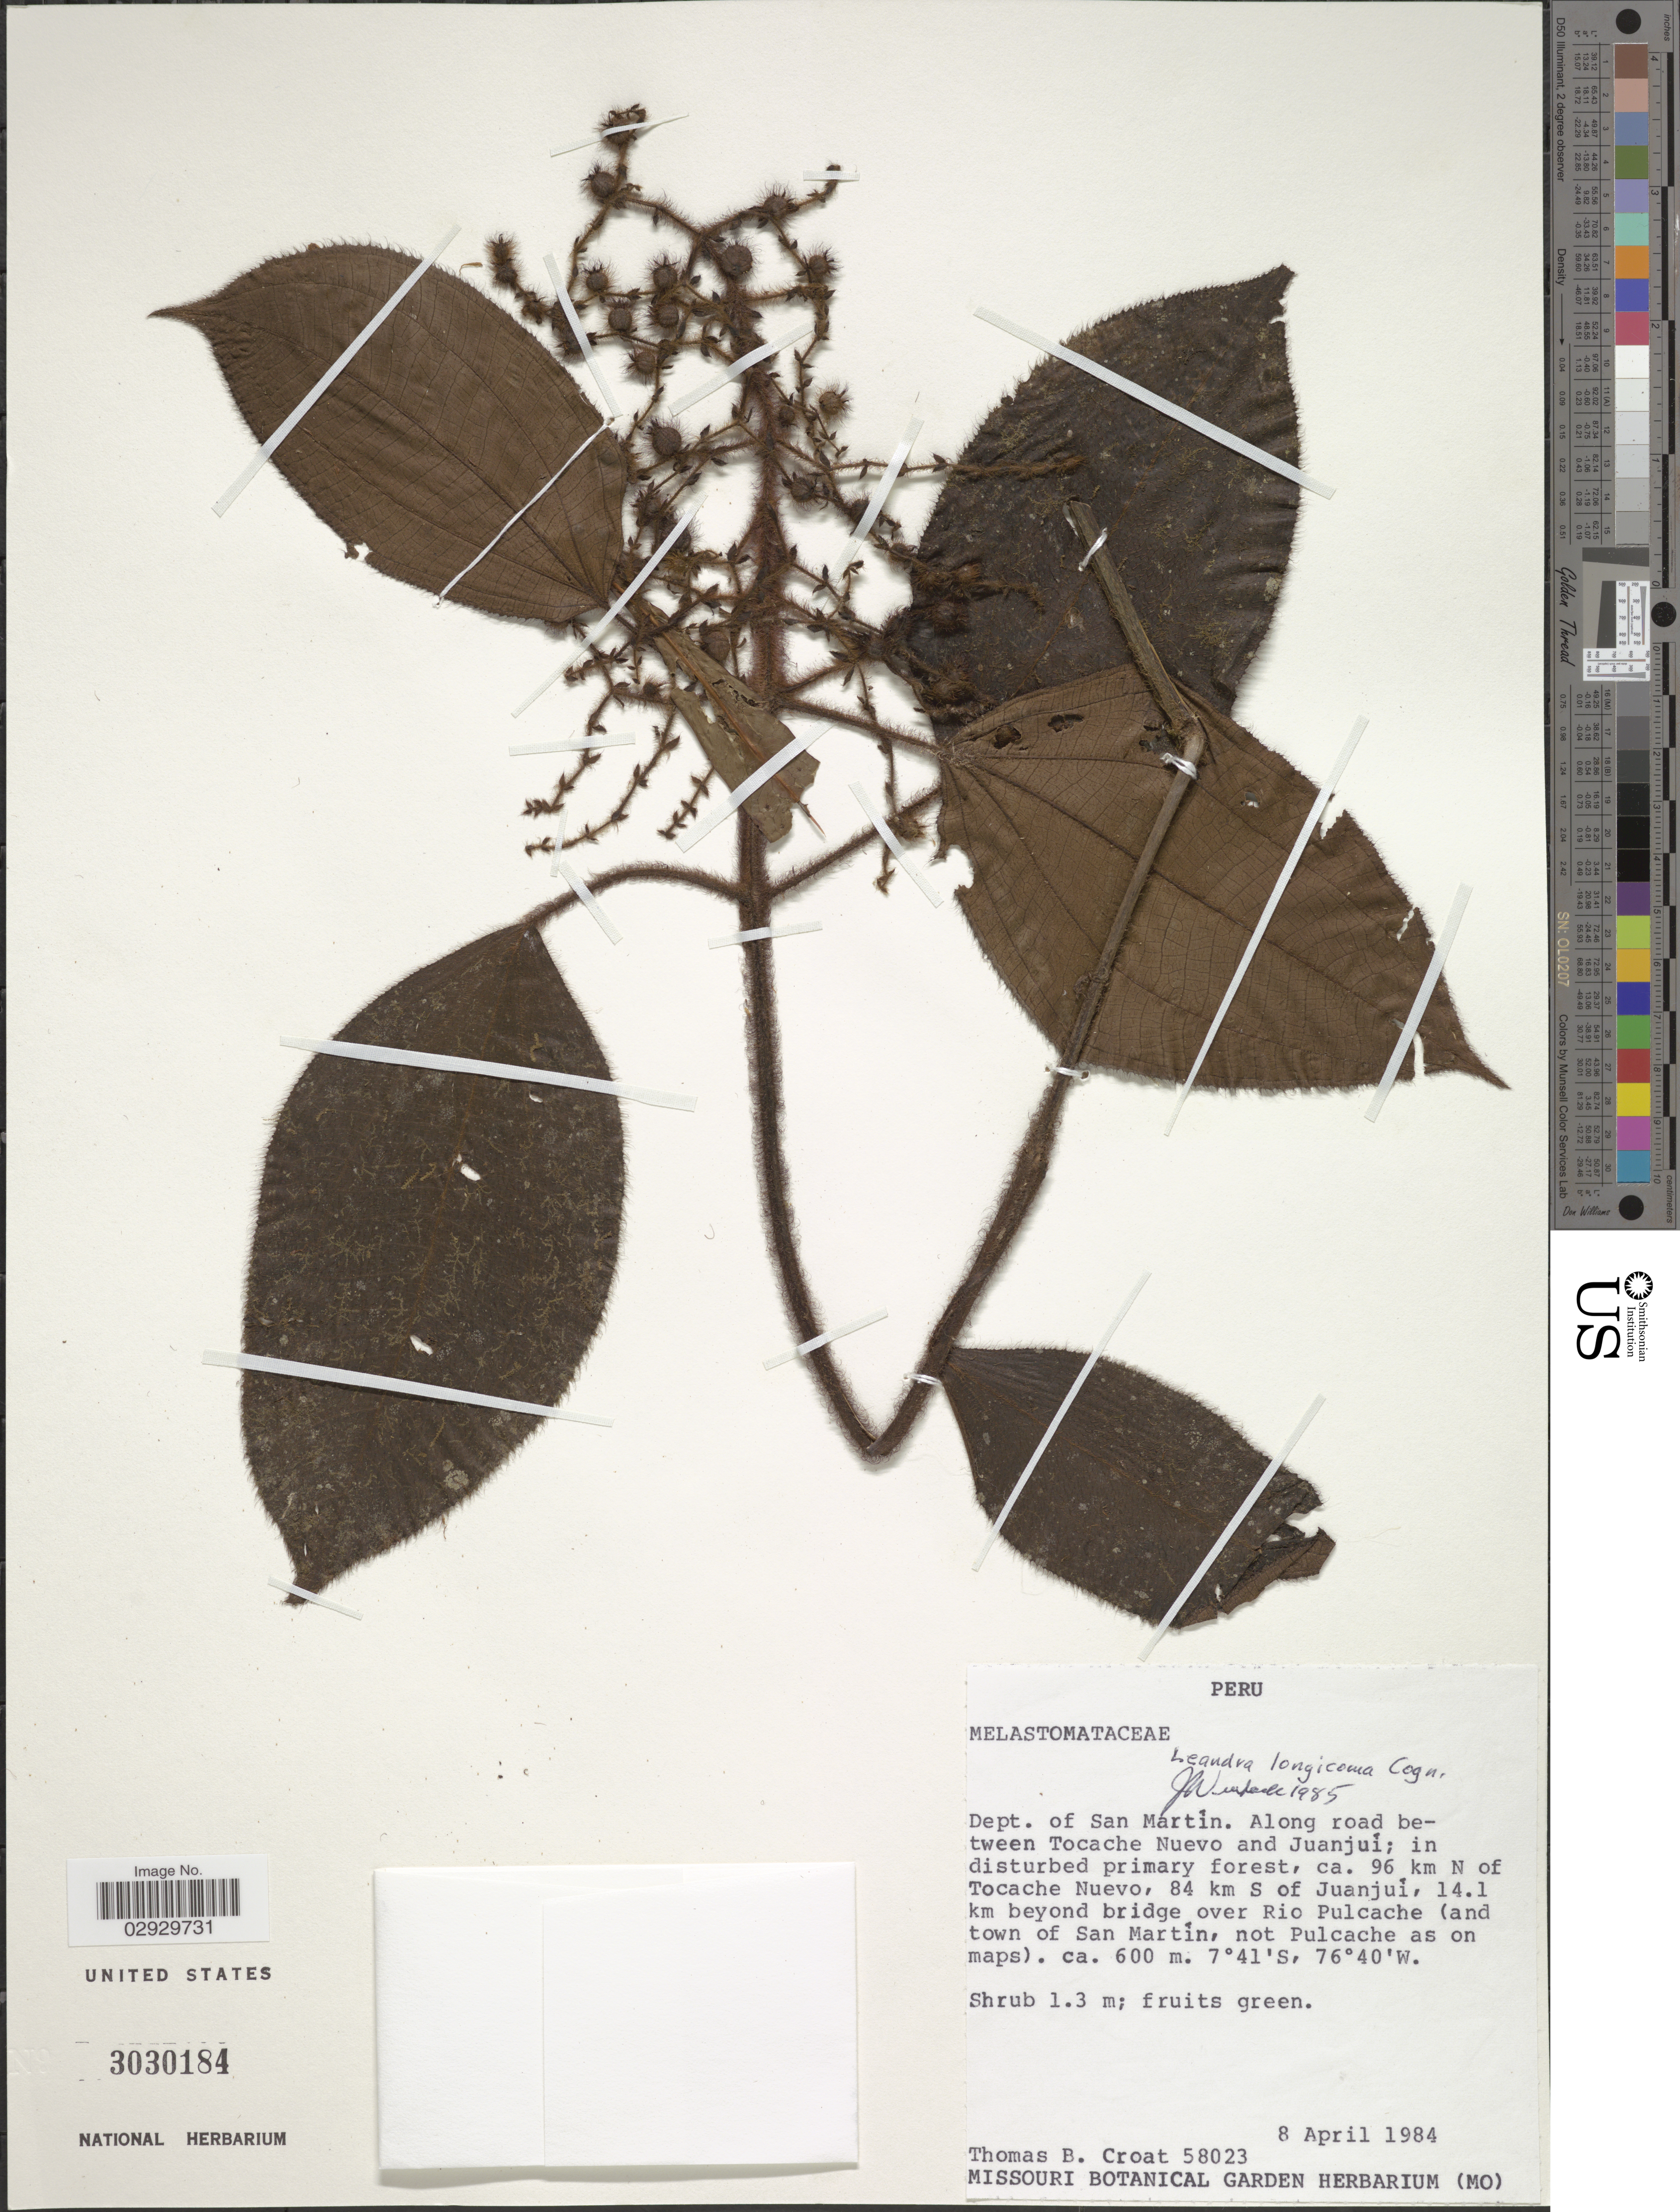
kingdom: Plantae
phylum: Tracheophyta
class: Magnoliopsida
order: Myrtales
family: Melastomataceae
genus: Leandra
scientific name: Leandra longicoma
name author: Cogn.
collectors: T. B. Croat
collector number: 58023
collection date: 1984-04-08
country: Peru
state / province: San Martín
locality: Dept. San Martin. Along road between Tocache Nuevo and Juajuí; in disturbed primary forest, ca. 96 km N of Tocache Nuevo, 84 km S of Juanjuí, 14.1 km beyond bridge over Rio Pulcache (and town of San Martin, not Pulcache as on maps).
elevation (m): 600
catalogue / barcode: US 3030184